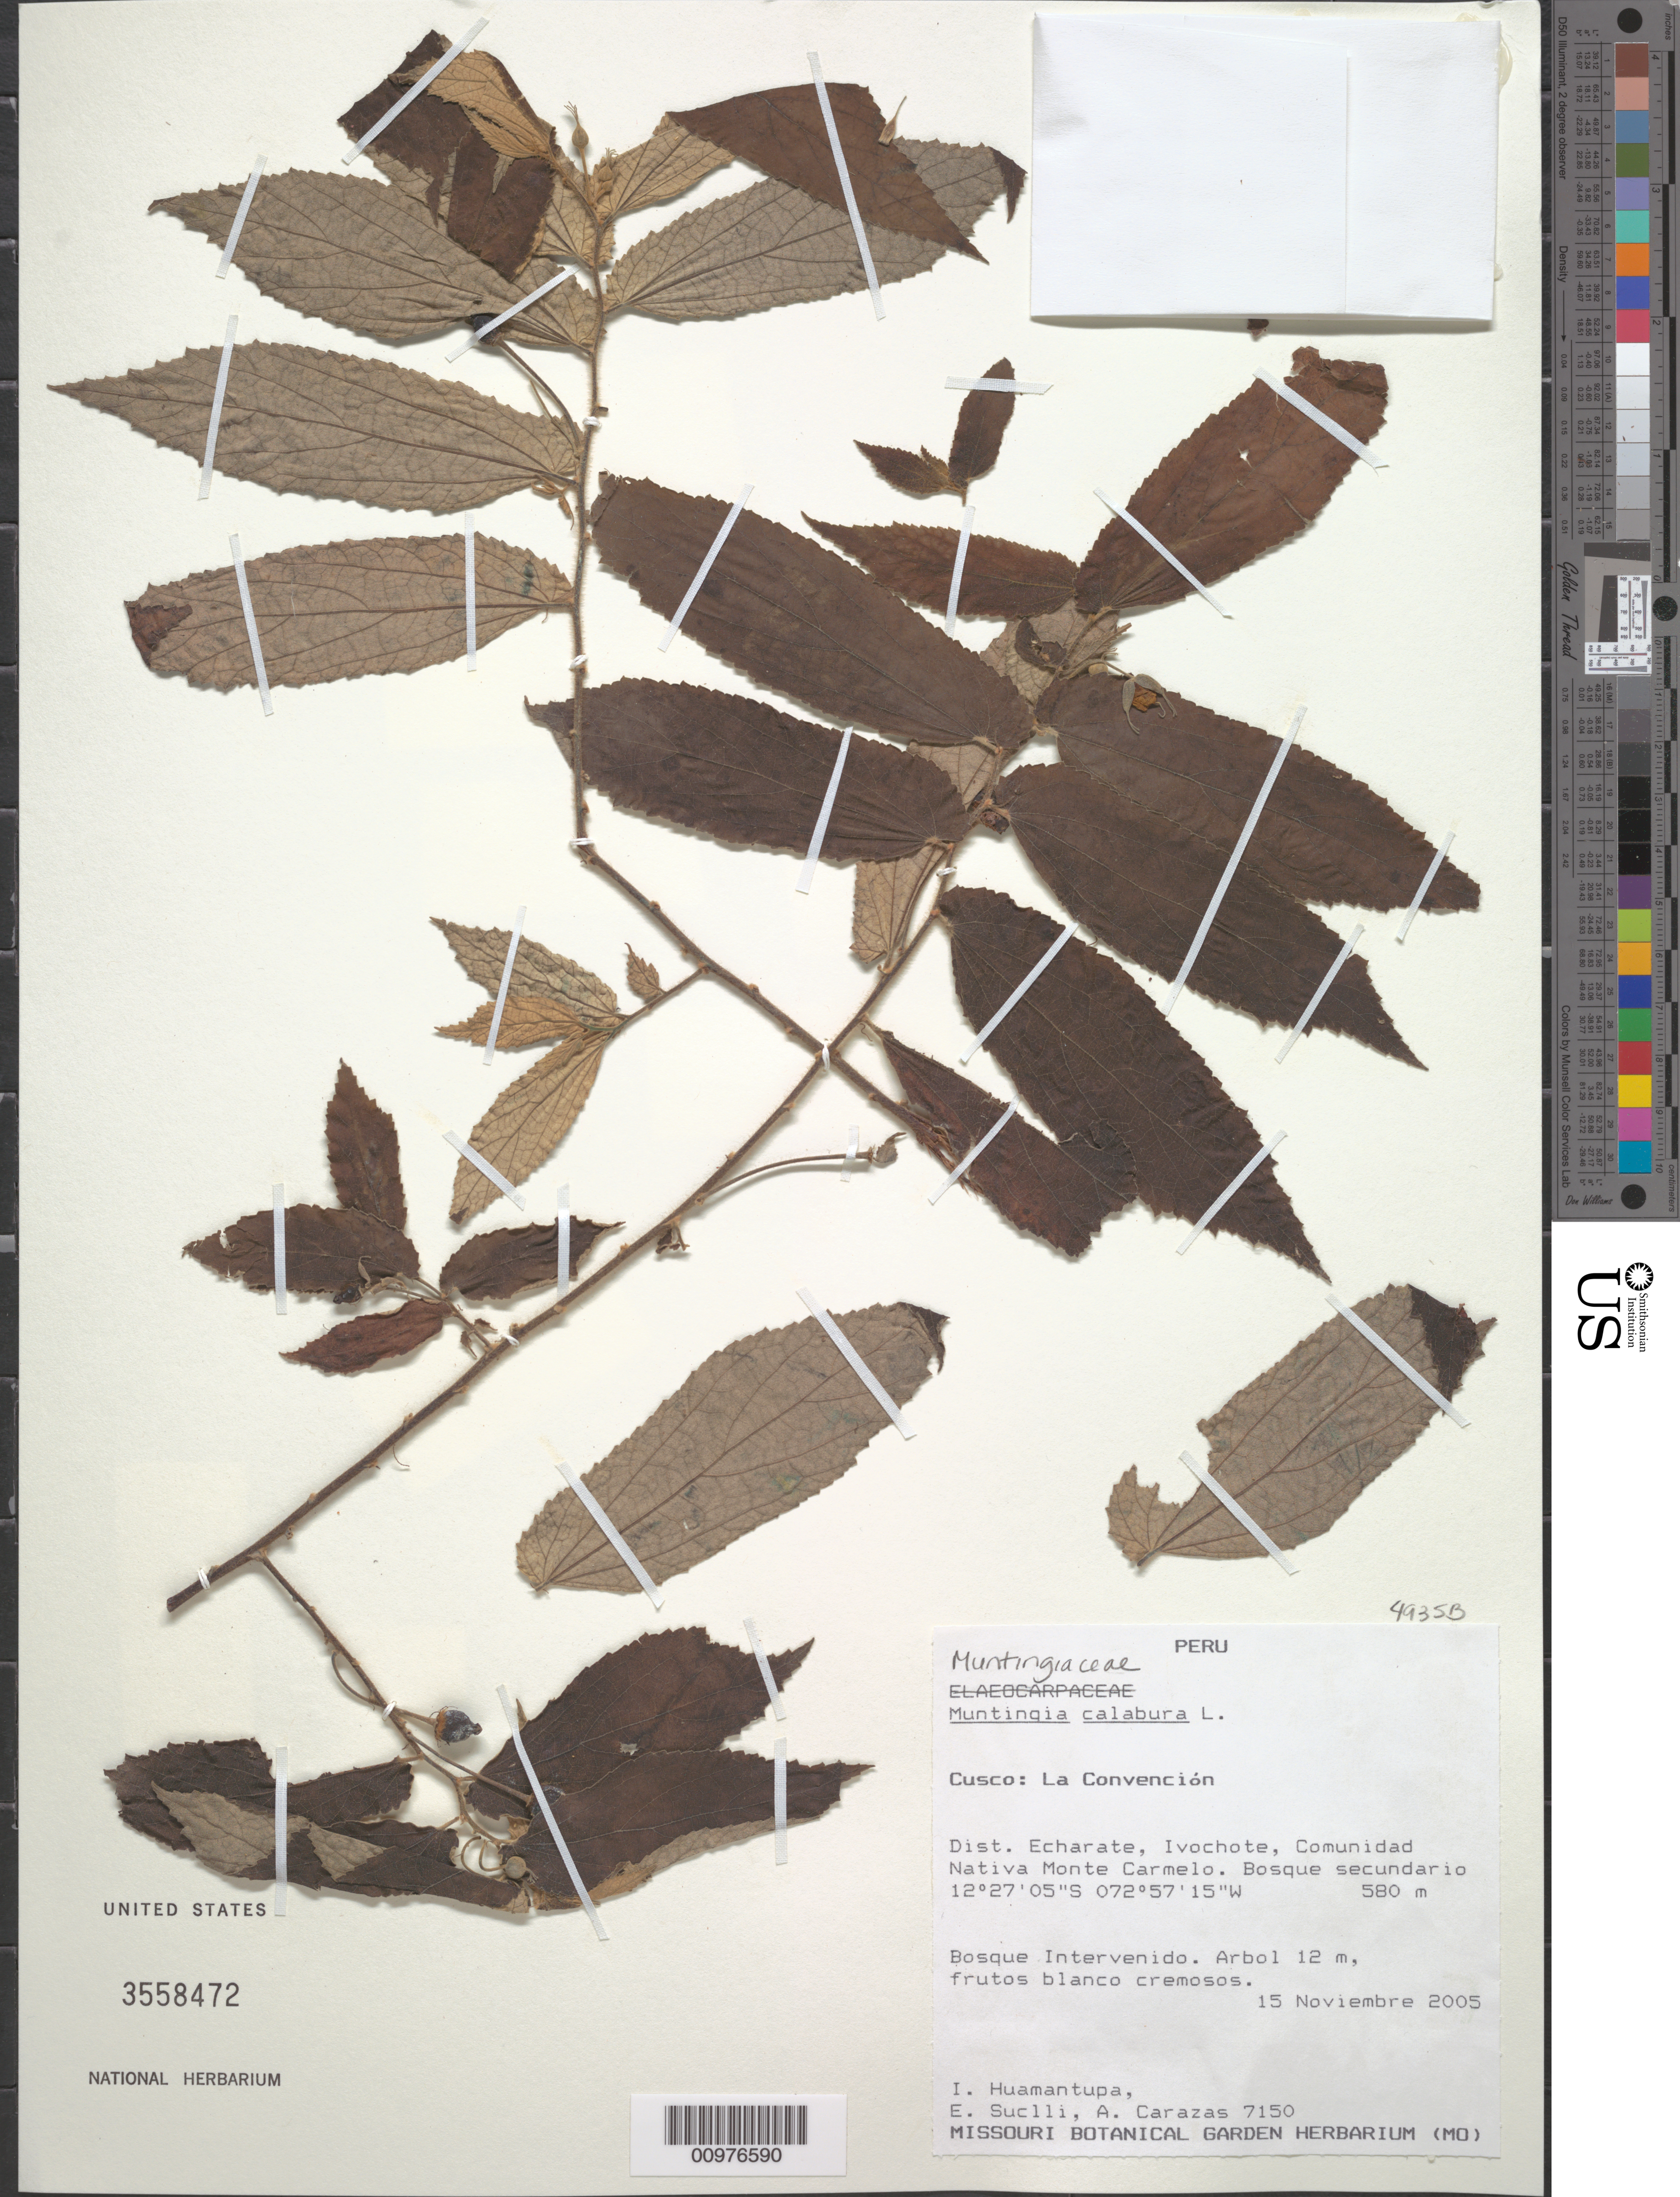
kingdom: Plantae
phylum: Tracheophyta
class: Magnoliopsida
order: Malvales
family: Muntingiaceae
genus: Muntingia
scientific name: Muntingia calabura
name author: L.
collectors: I. Huamantupa, E. Suclli & A. Carazas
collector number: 7150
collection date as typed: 15 Nov 2005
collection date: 2005-11-15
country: Peru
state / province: Cusco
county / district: La Convención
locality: Dist. Echarate, Ivochote, Comunidad Nativa Monte Carmelo.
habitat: Bosque secundario. Bosque intervenido.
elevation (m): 580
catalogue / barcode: US 3558472